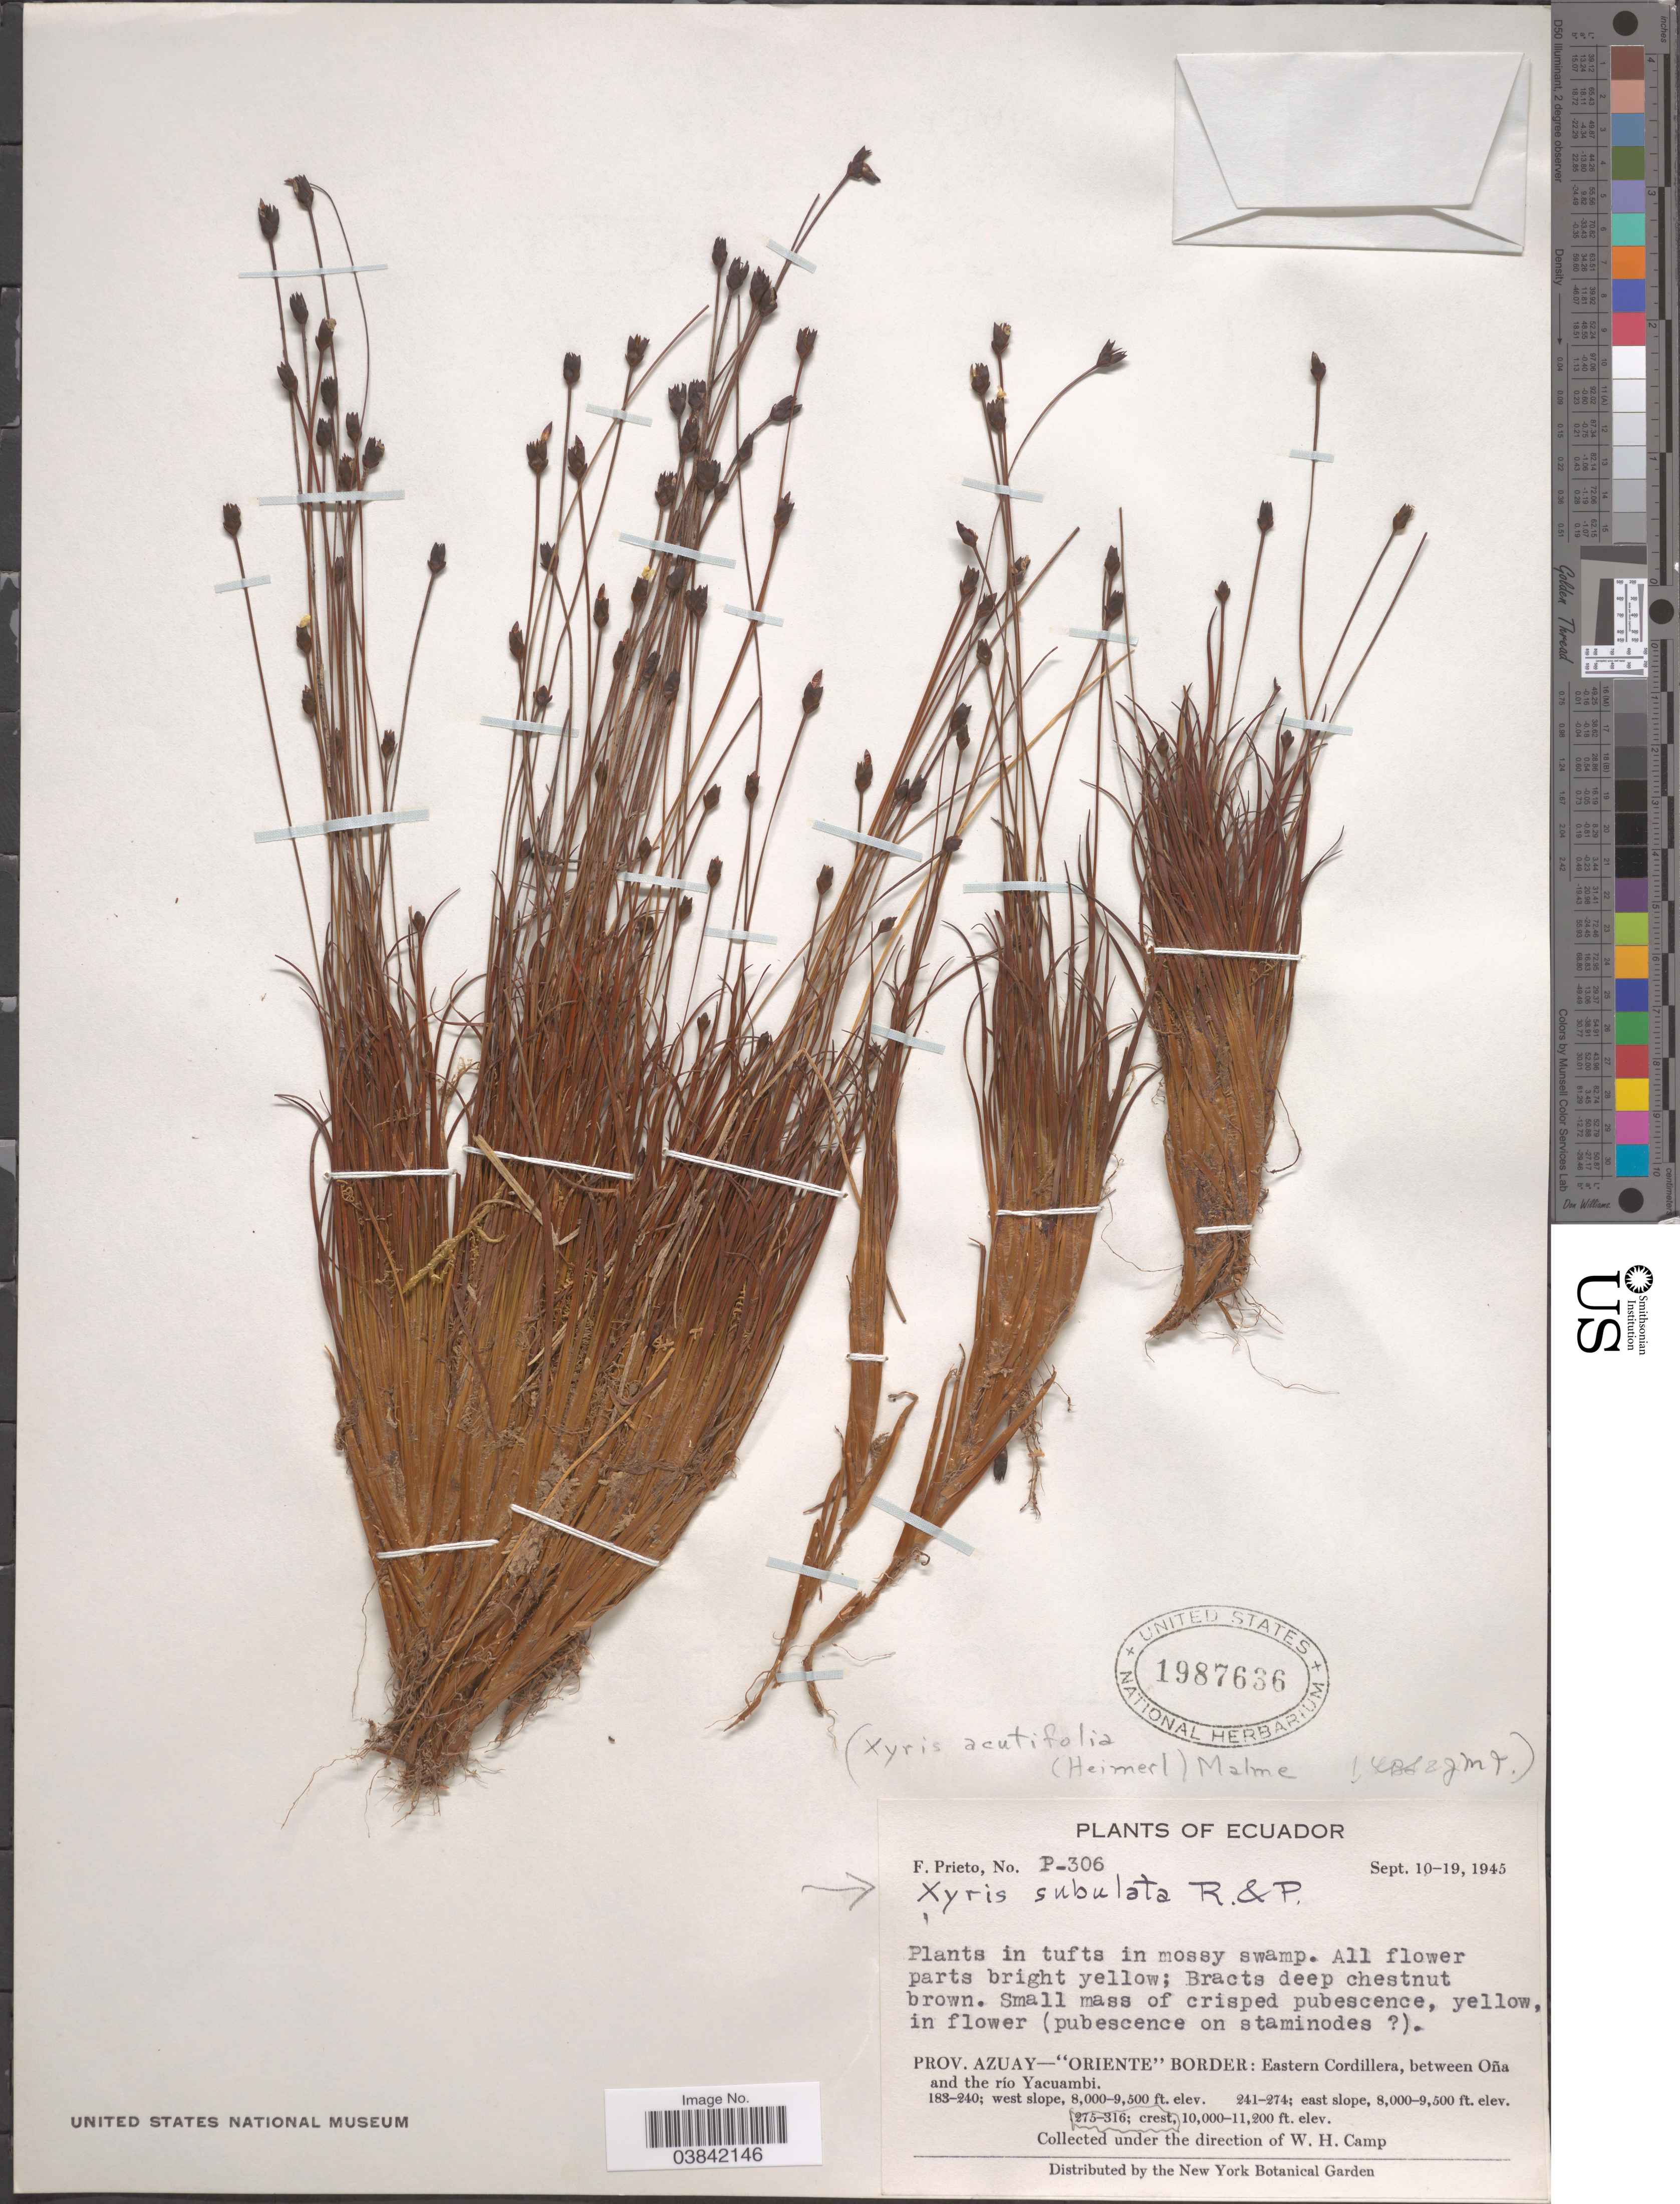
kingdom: Plantae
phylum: Tracheophyta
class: Liliopsida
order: Poales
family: Xyridaceae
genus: Xyris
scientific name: Xyris acutifolia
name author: (Heimerl) Malme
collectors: F. Prieto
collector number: P-306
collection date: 1945-09-10/1945-09-19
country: Ecuador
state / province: Azuay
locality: Oriente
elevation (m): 2438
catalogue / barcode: US 1987636